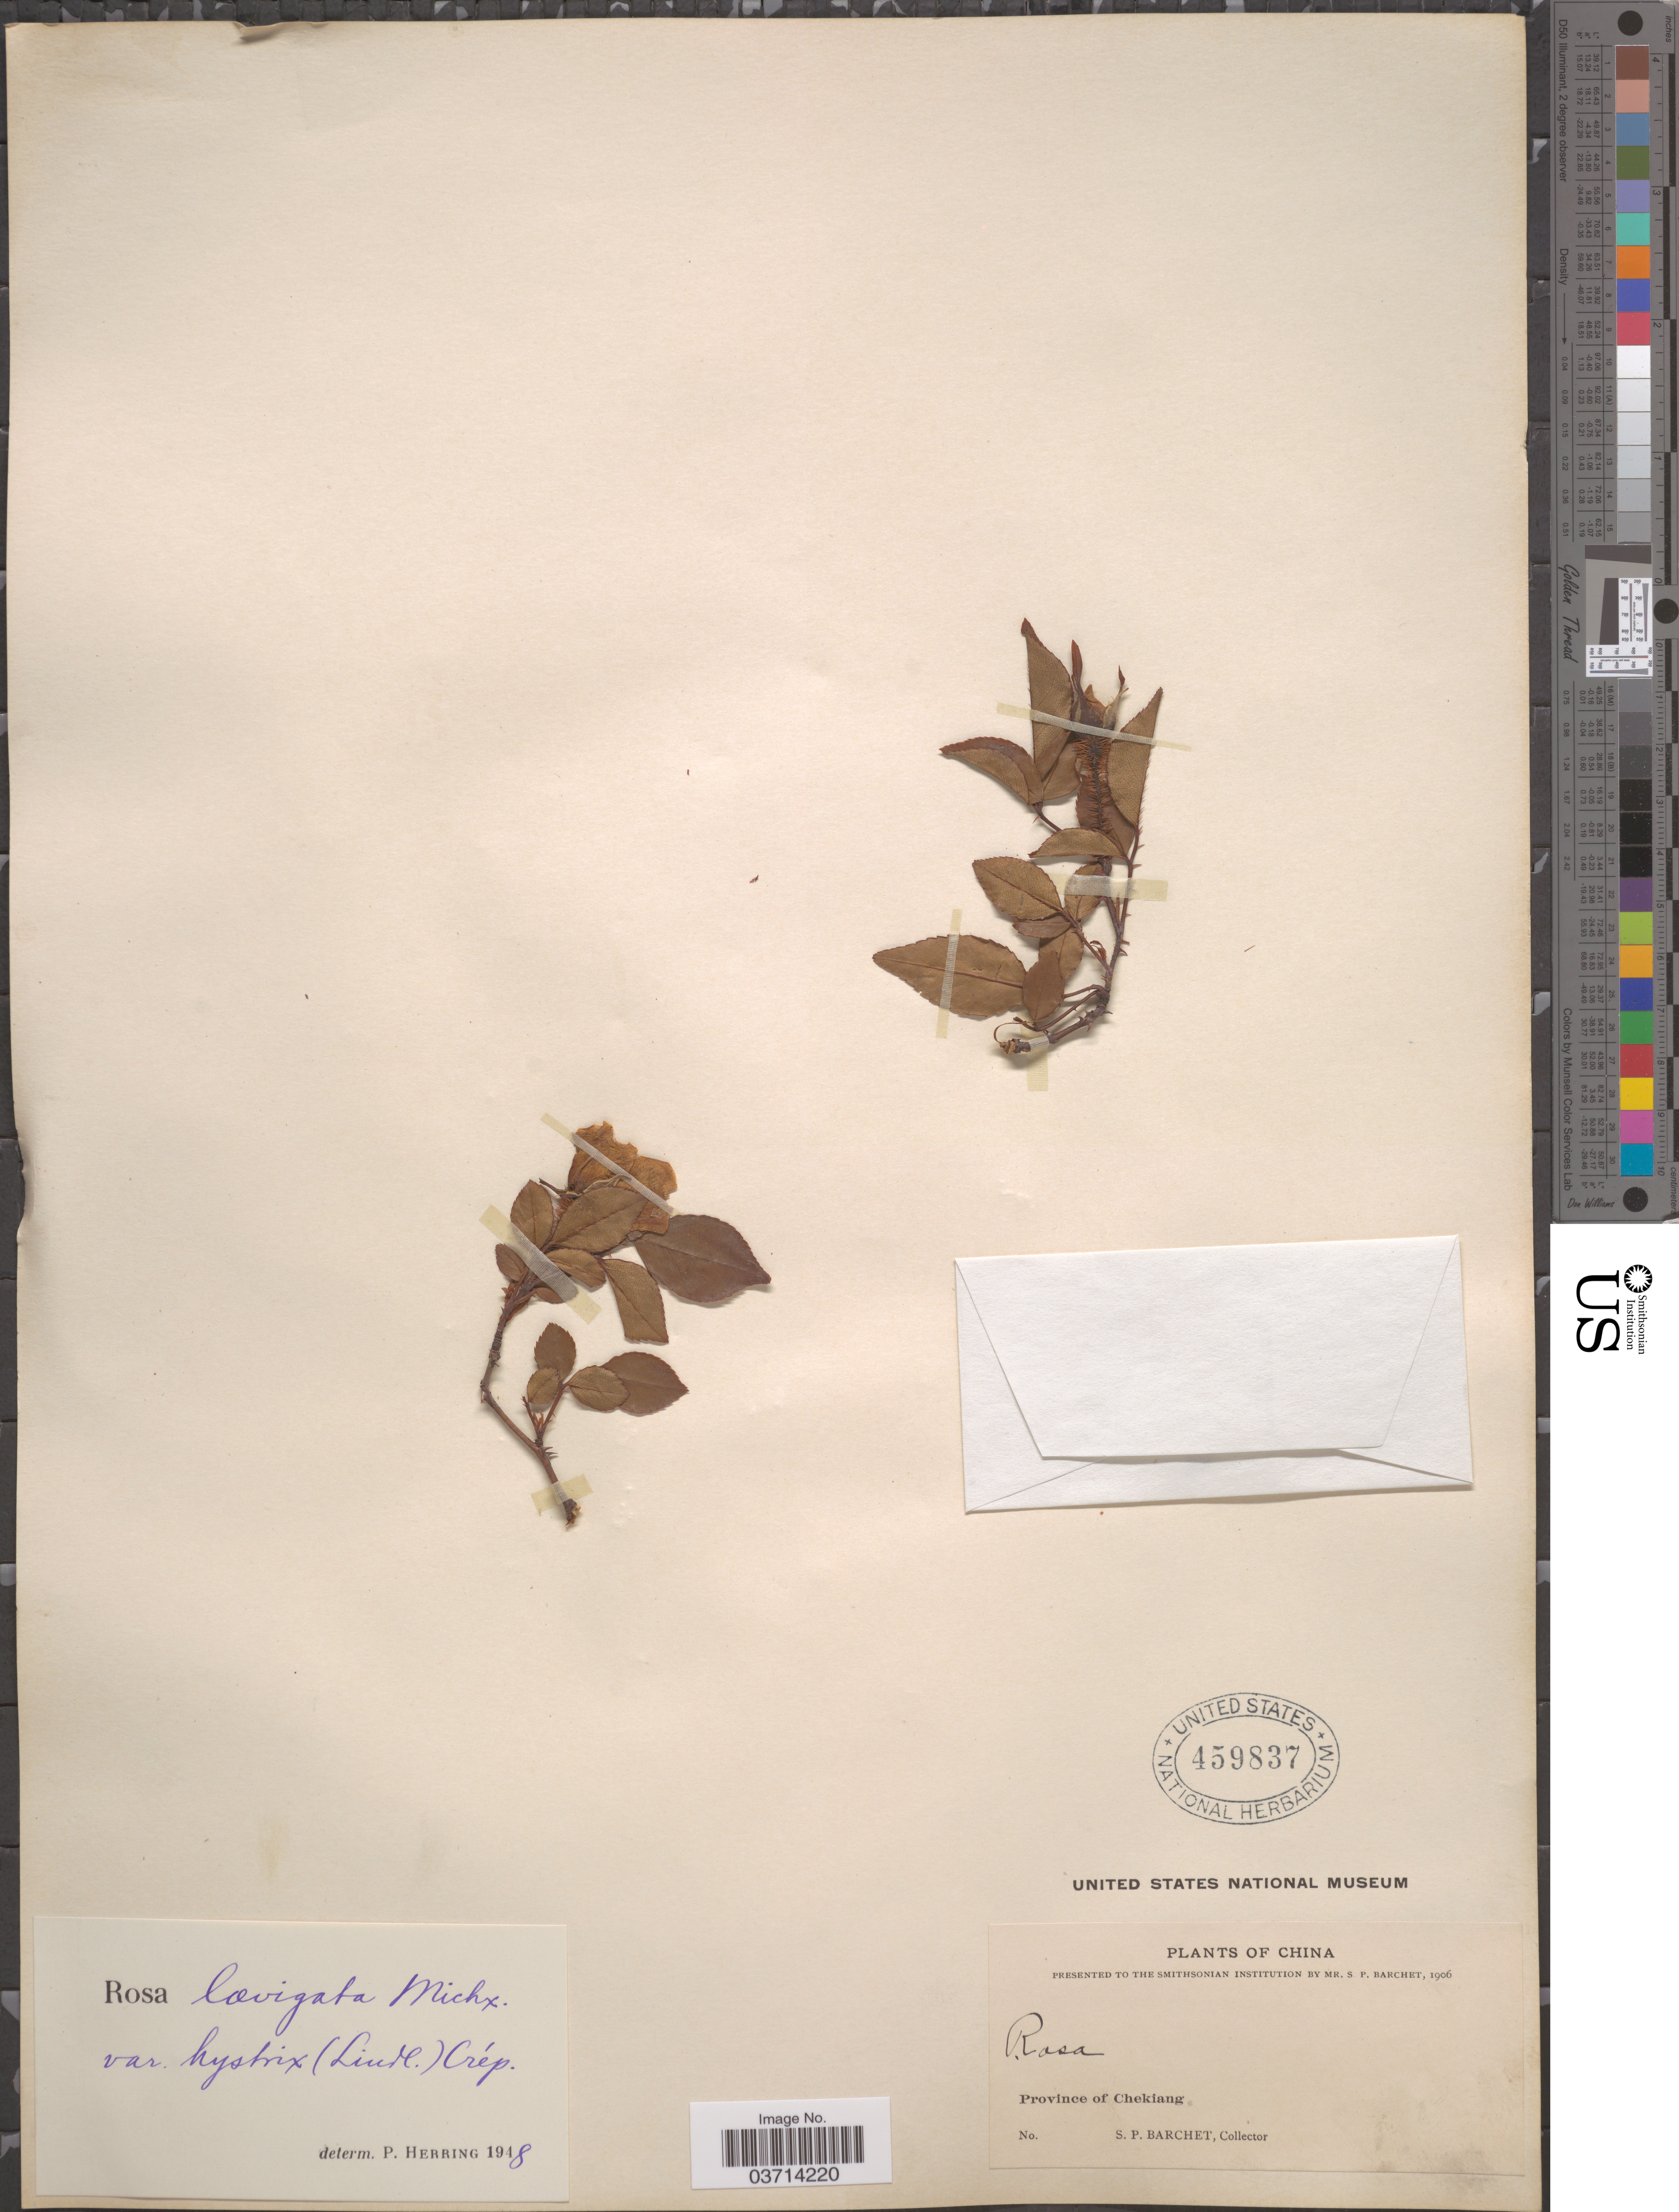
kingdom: Plantae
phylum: Tracheophyta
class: Magnoliopsida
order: Rosales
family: Rosaceae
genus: Rosa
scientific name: Rosa laevigata var. hystrix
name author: (Lindl.) Crép.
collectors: S. P. Barchet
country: China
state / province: Zhejiang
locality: Province of Chekiang.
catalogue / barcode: US 459837